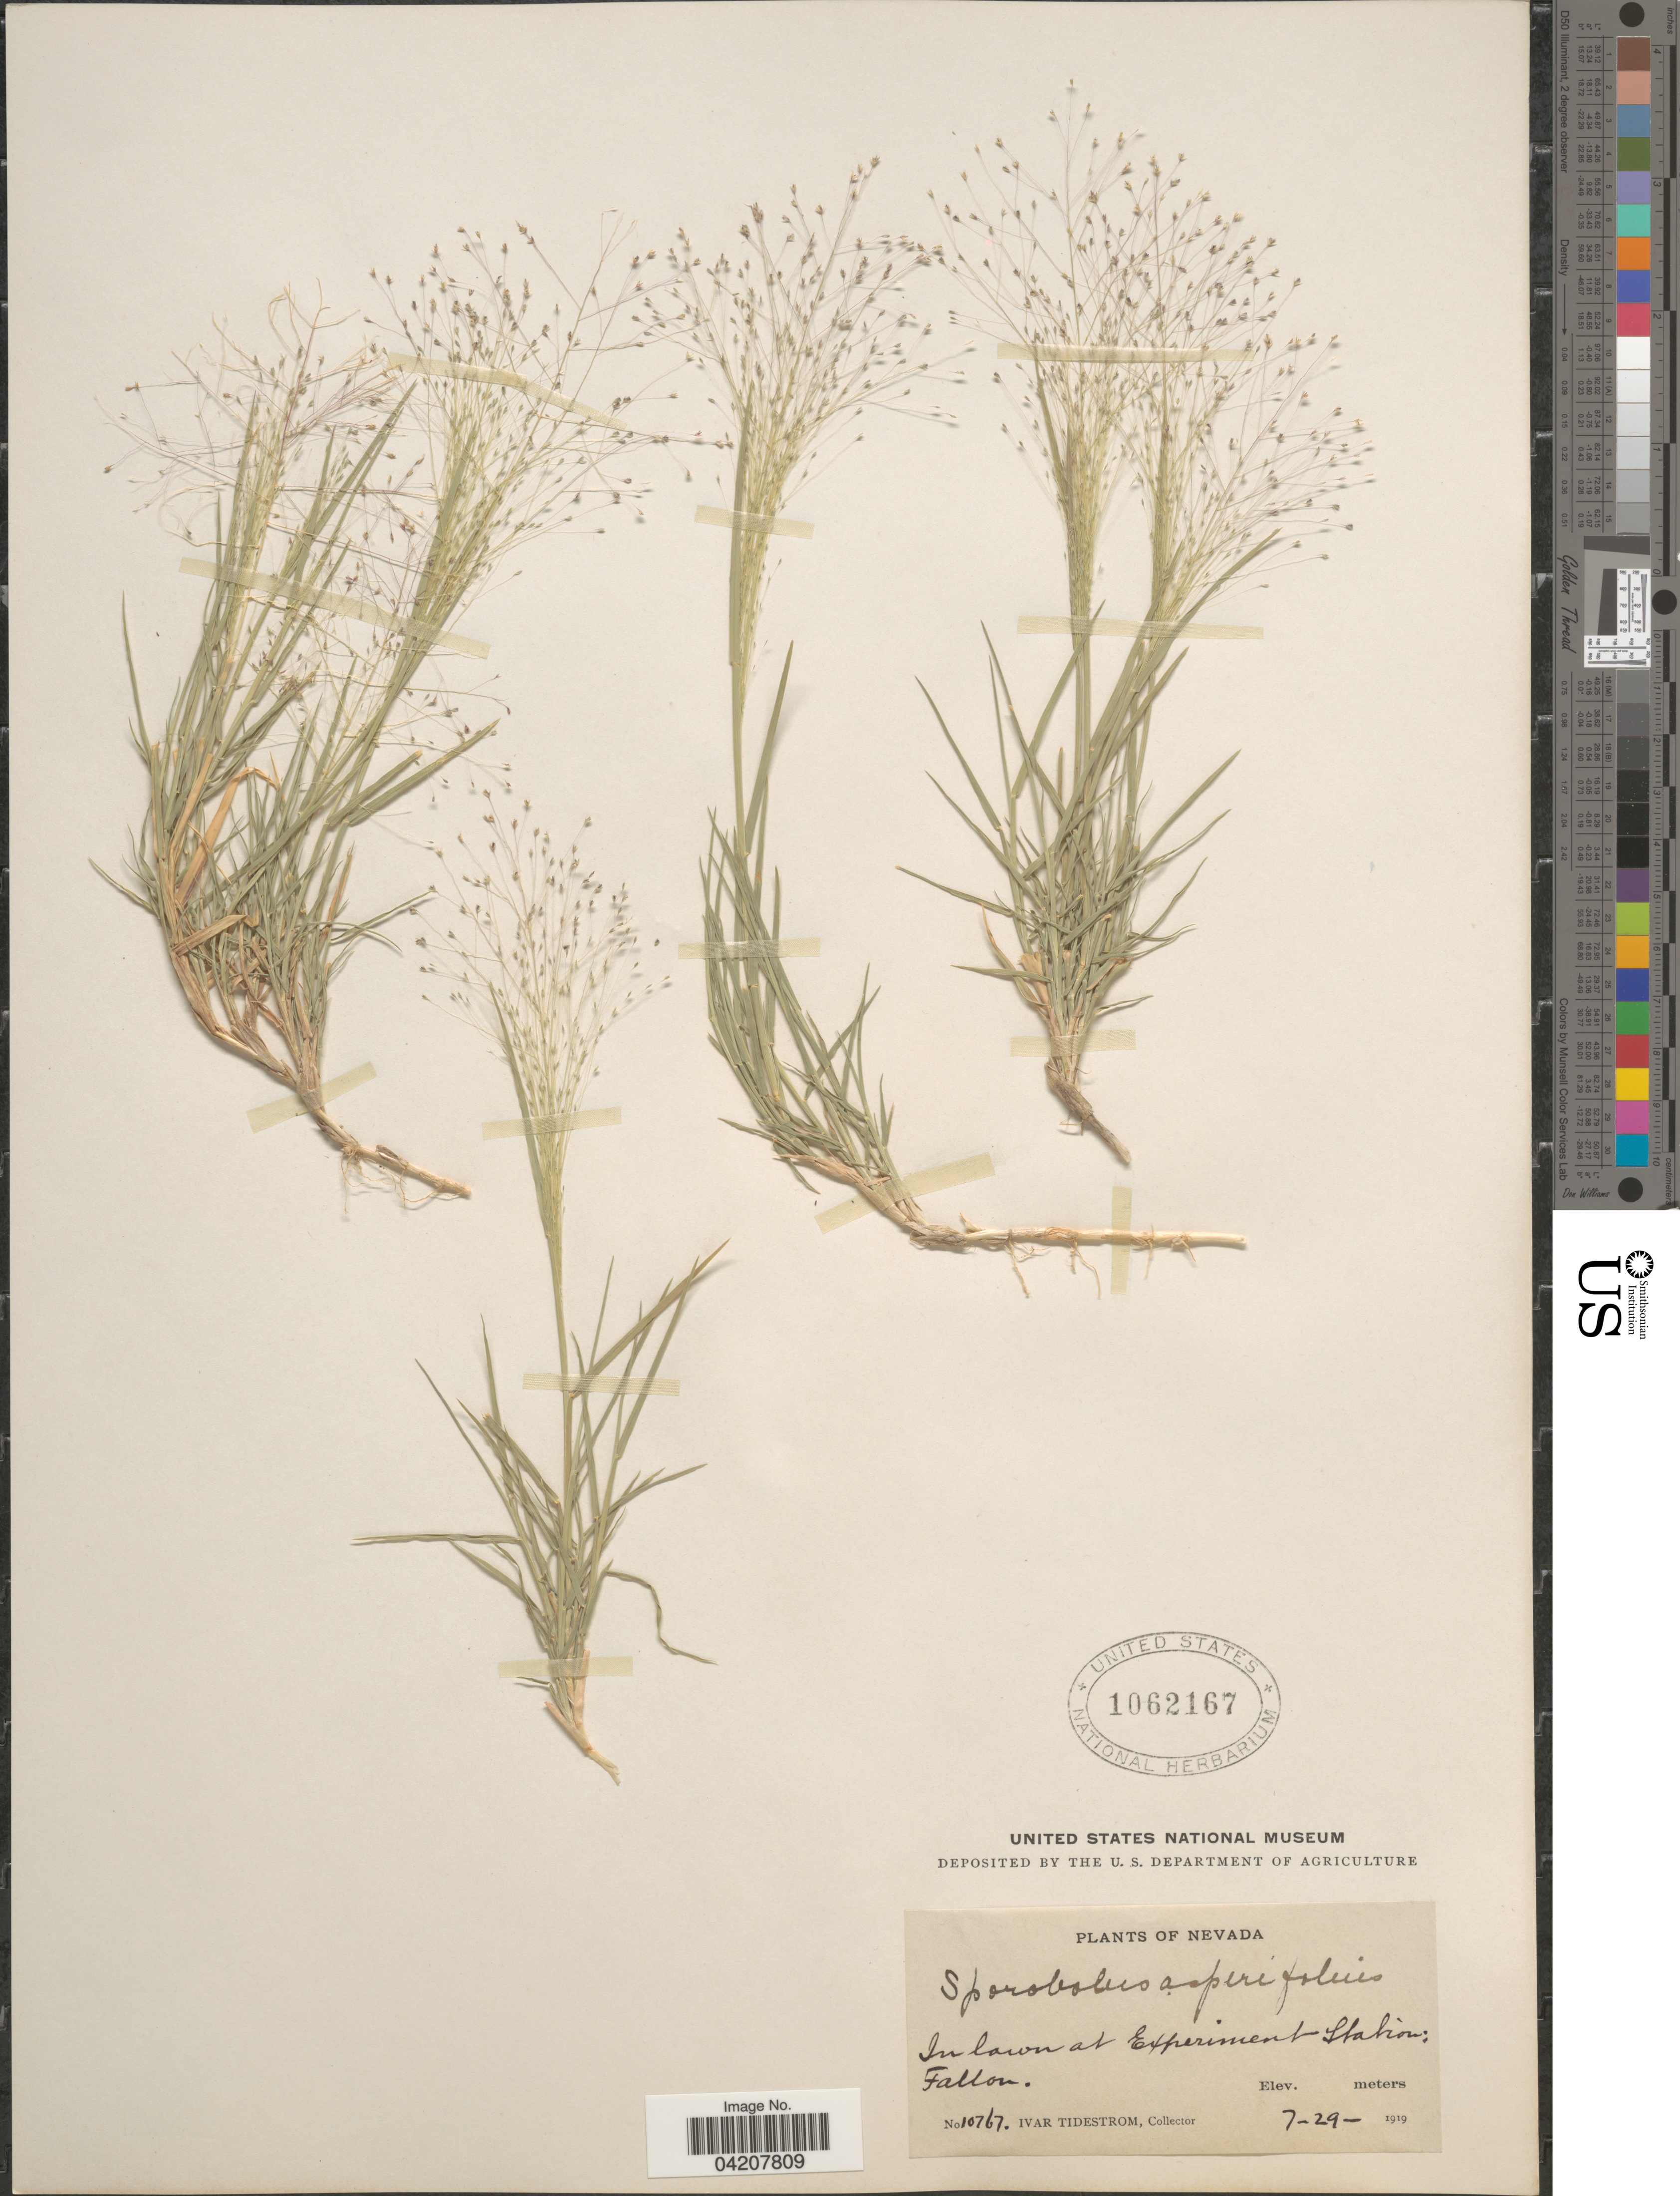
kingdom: Plantae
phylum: Tracheophyta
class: Liliopsida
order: Poales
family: Poaceae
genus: Muhlenbergia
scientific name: Muhlenbergia asperifolia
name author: (Nees & Meyen ex Trin.) Parodi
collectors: I. F. Tidestrom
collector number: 10767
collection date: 1919-07-29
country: United States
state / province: Nevada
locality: In lawn at Experiment Station: Fallon.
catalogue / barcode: US 1062167